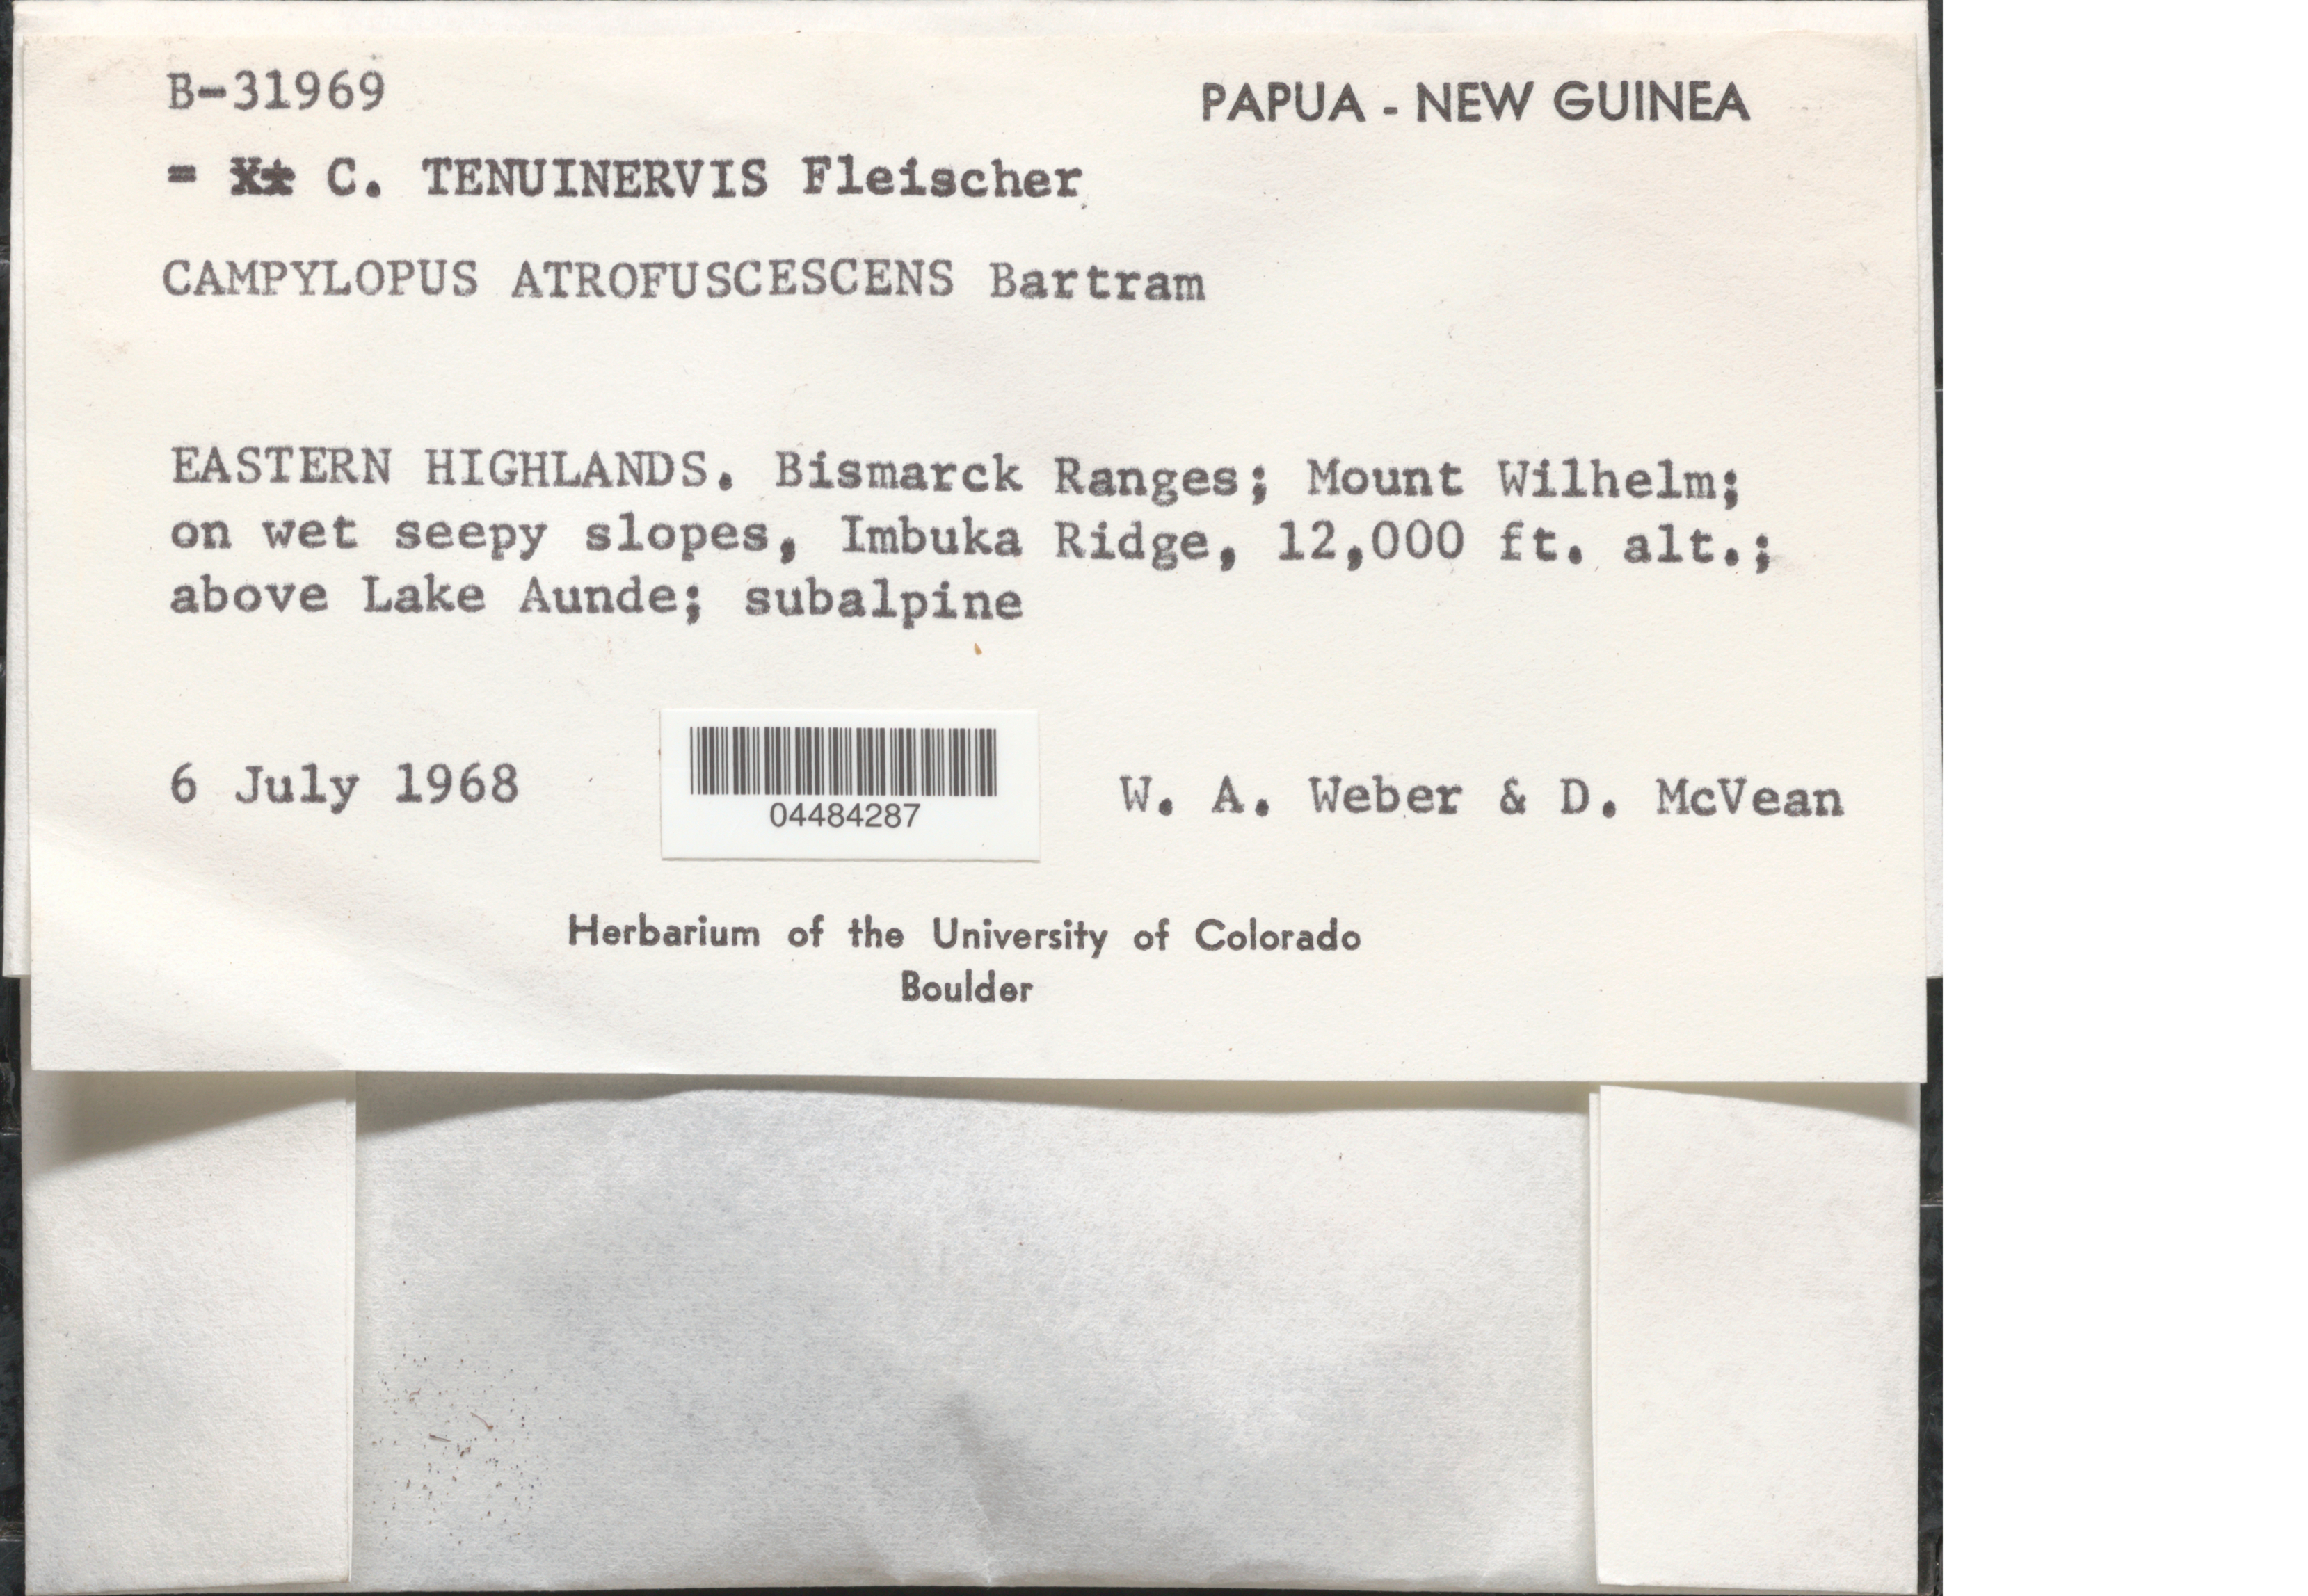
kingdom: Plantae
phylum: Bryophyta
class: Bryopsida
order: Dicranales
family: Leucobryaceae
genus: Campylopus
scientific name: Campylopus atrofuscescens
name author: E.B. Bartram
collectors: W. A. Weber & D. McVean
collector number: B-31969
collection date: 1968-07-06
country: Papua New Guinea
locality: Eastern Highlands. Bismarck Ranges; Mount Wilhelm; Imbuka Ridge; above Lake Aunde.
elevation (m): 3658